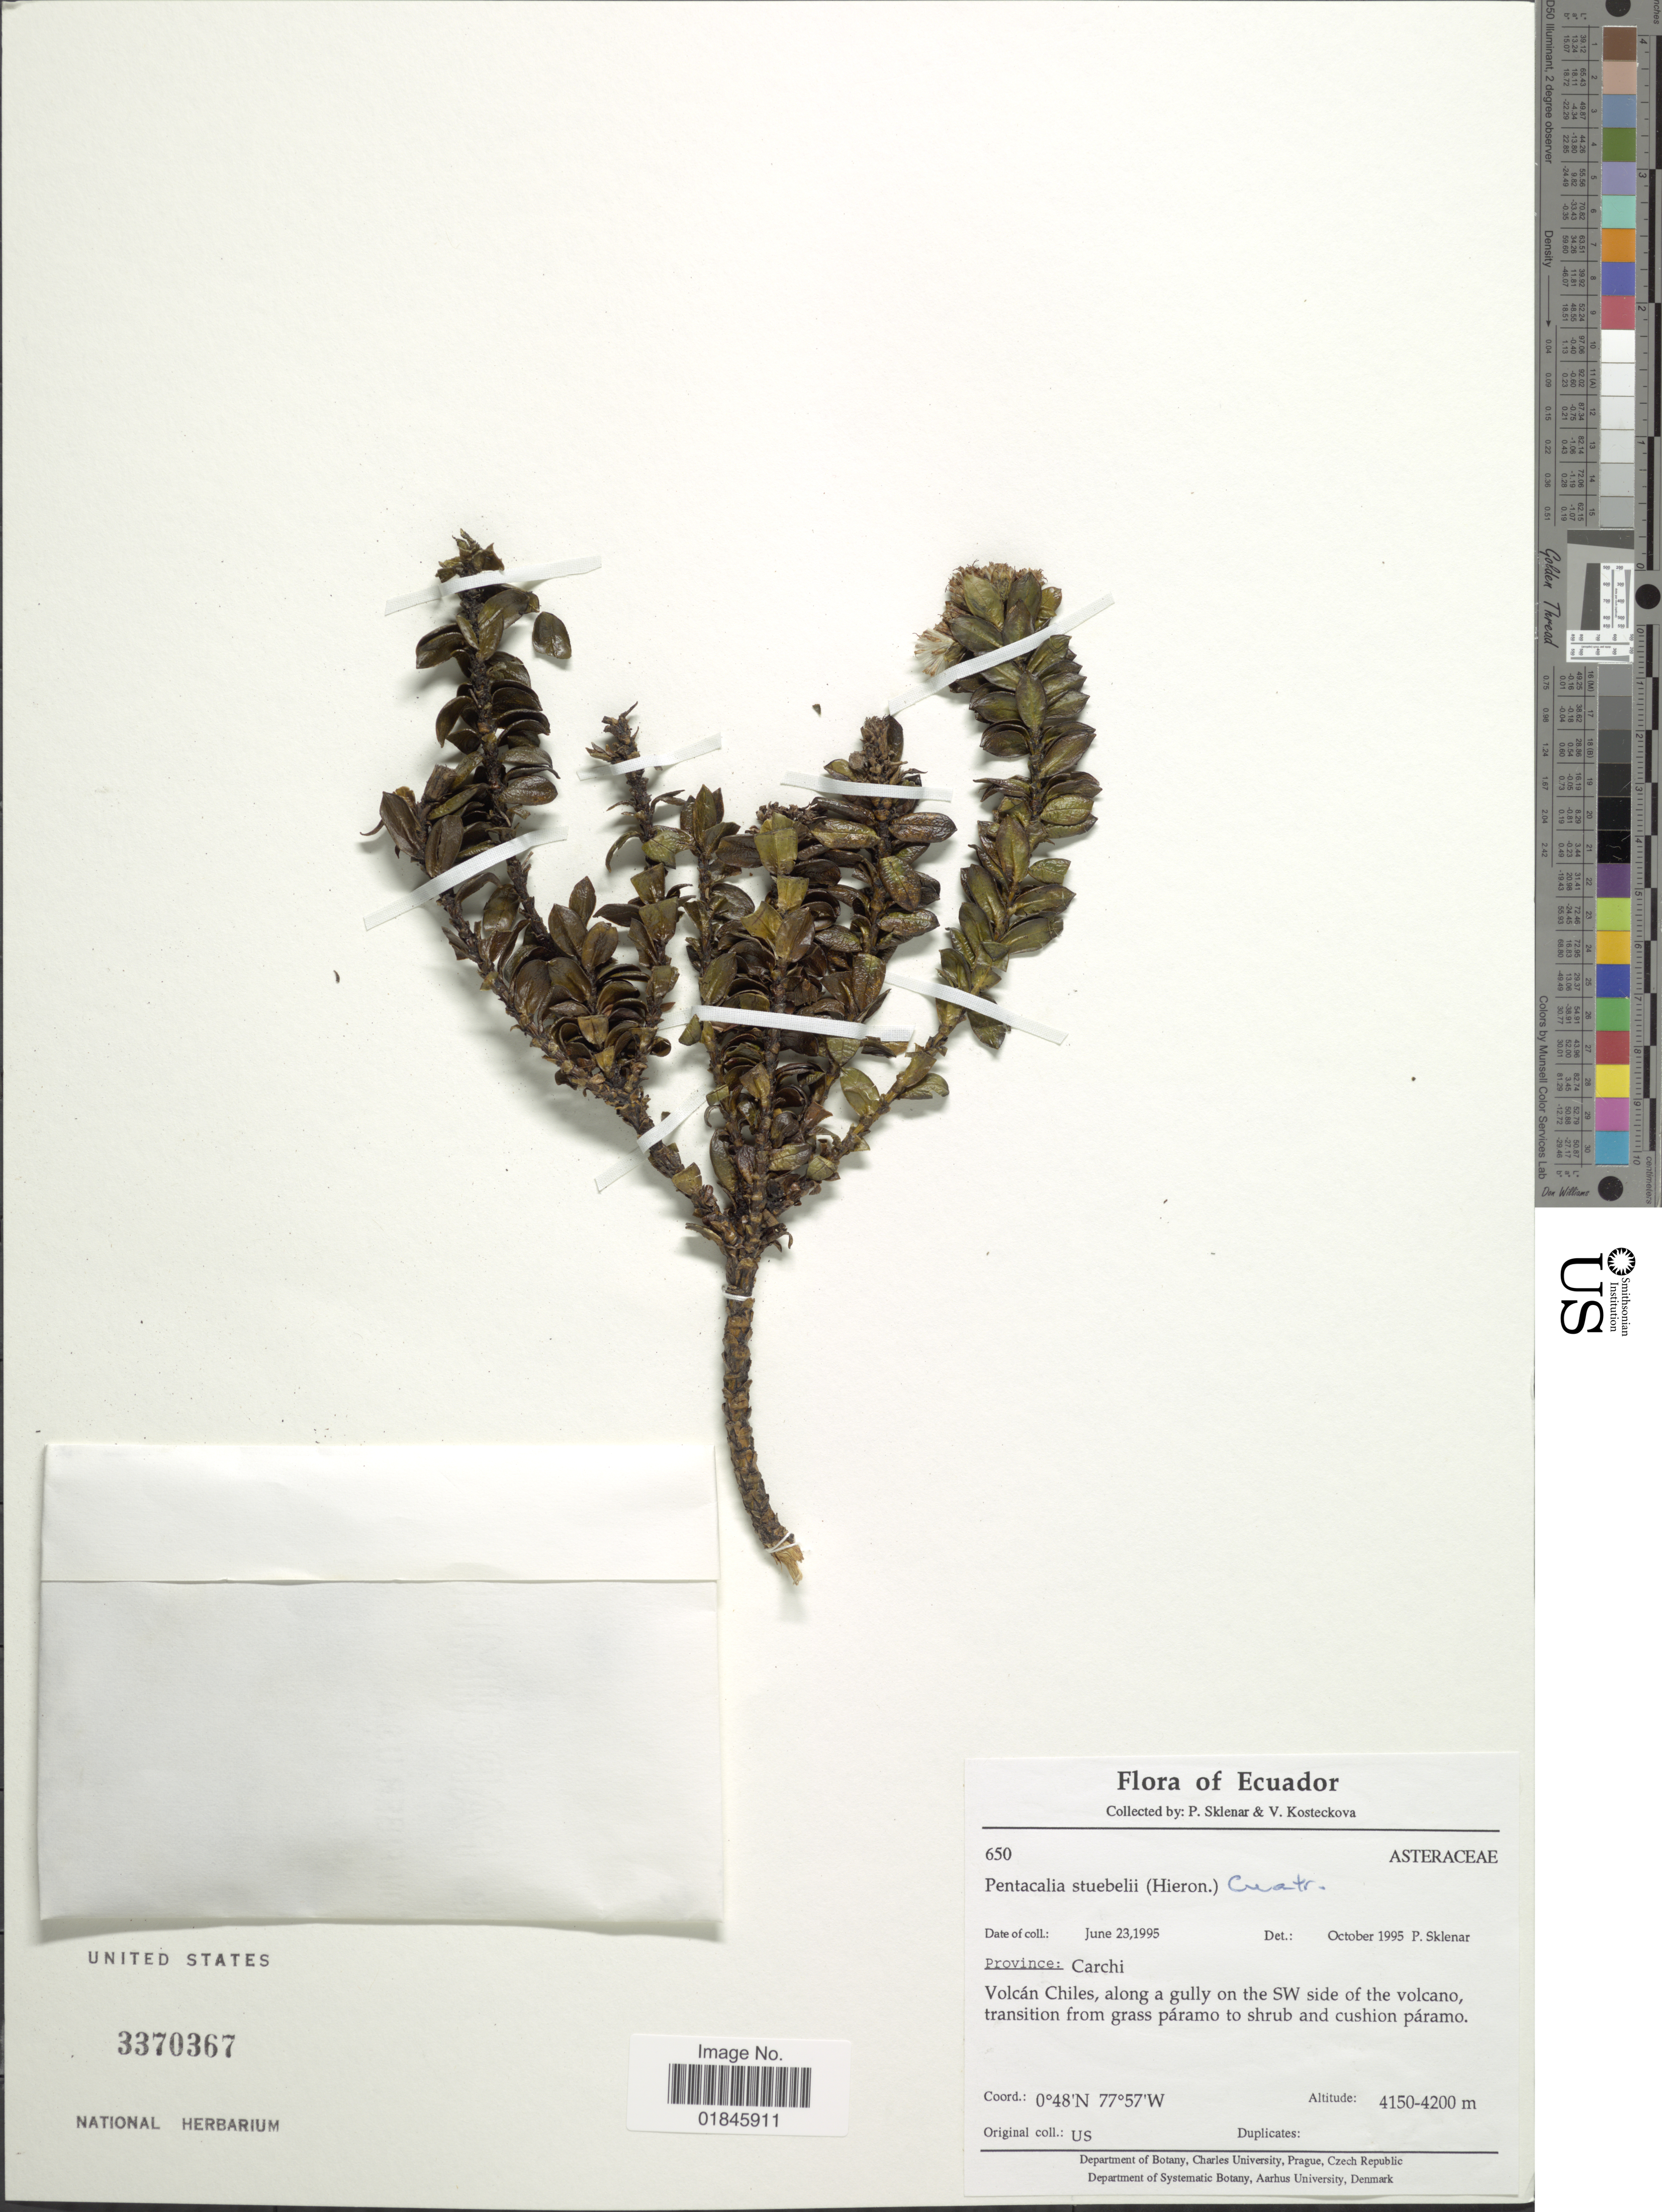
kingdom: Plantae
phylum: Tracheophyta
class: Magnoliopsida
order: Asterales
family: Asteraceae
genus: Pentacalia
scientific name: Pentacalia steubelii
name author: (Hieron.) Cuatrec.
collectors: P. Sklenar & V. Kosteckova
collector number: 650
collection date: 1995-06-23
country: Ecuador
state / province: Carchi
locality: Province: Carchi. Volcán Chiles, along a gully on the SW side of the volcano, transition from grass páramo to shrub and cushion páramo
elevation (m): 4150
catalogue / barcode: US 3370367